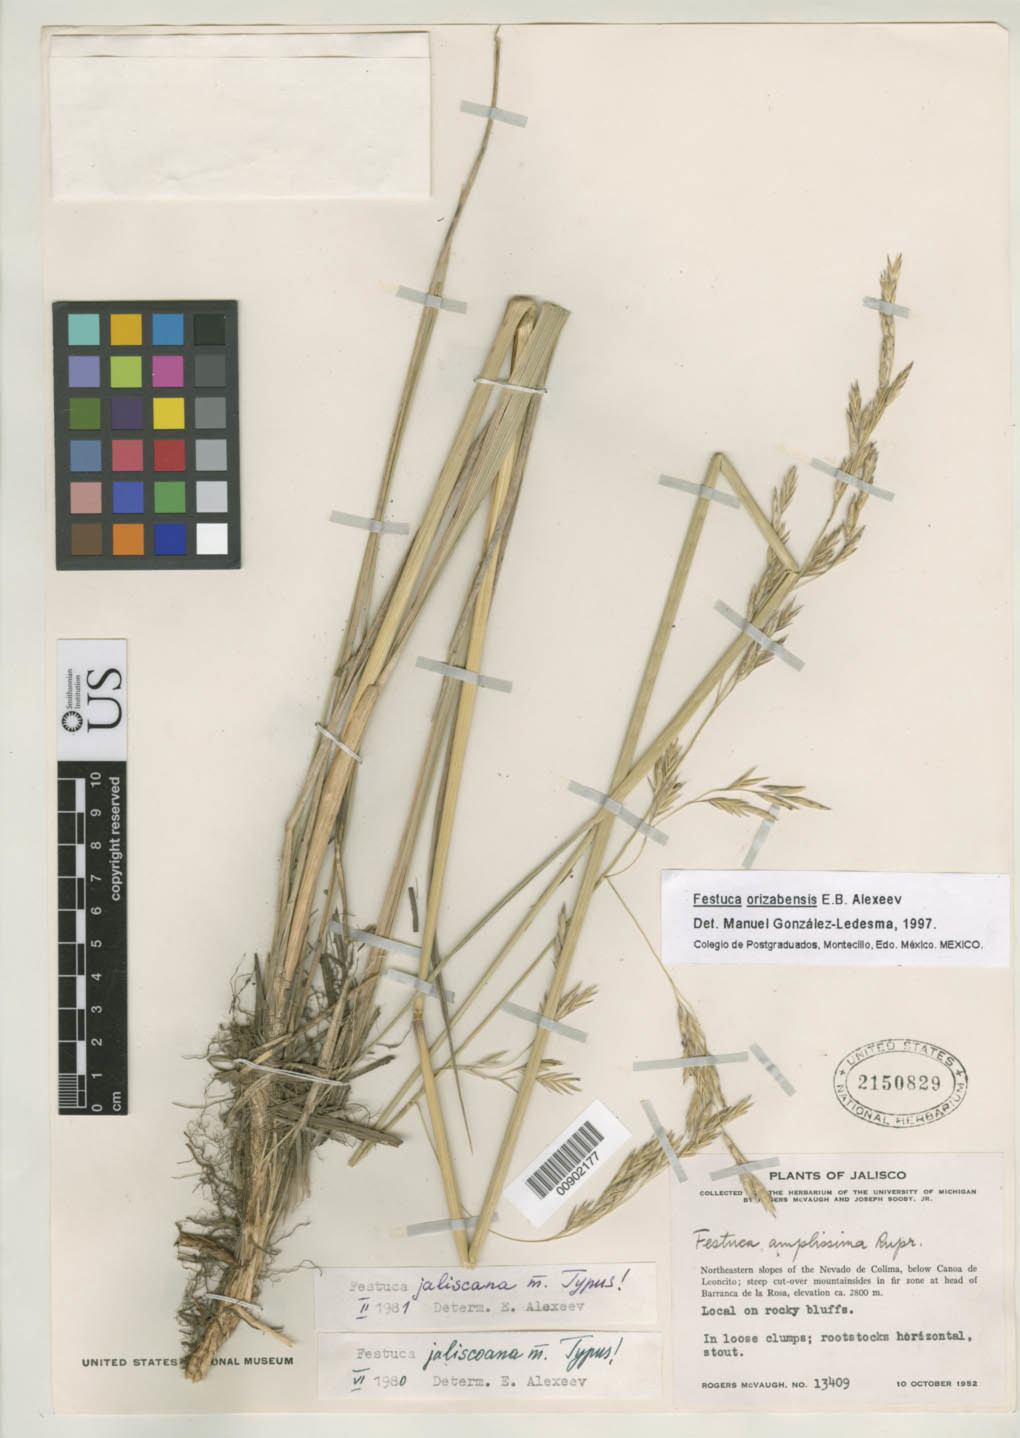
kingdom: Plantae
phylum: Tracheophyta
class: Liliopsida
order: Poales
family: Poaceae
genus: Festuca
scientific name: Festuca jaliscana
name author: E.B. Alexeev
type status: Holotype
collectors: R. McVaugh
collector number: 13409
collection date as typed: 10 Oct 1952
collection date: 1952-10-10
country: Mexico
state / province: Jalisco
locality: NE slope of Nevado de Colima, below Canoa de Leonito.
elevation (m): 2800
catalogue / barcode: US 2150829